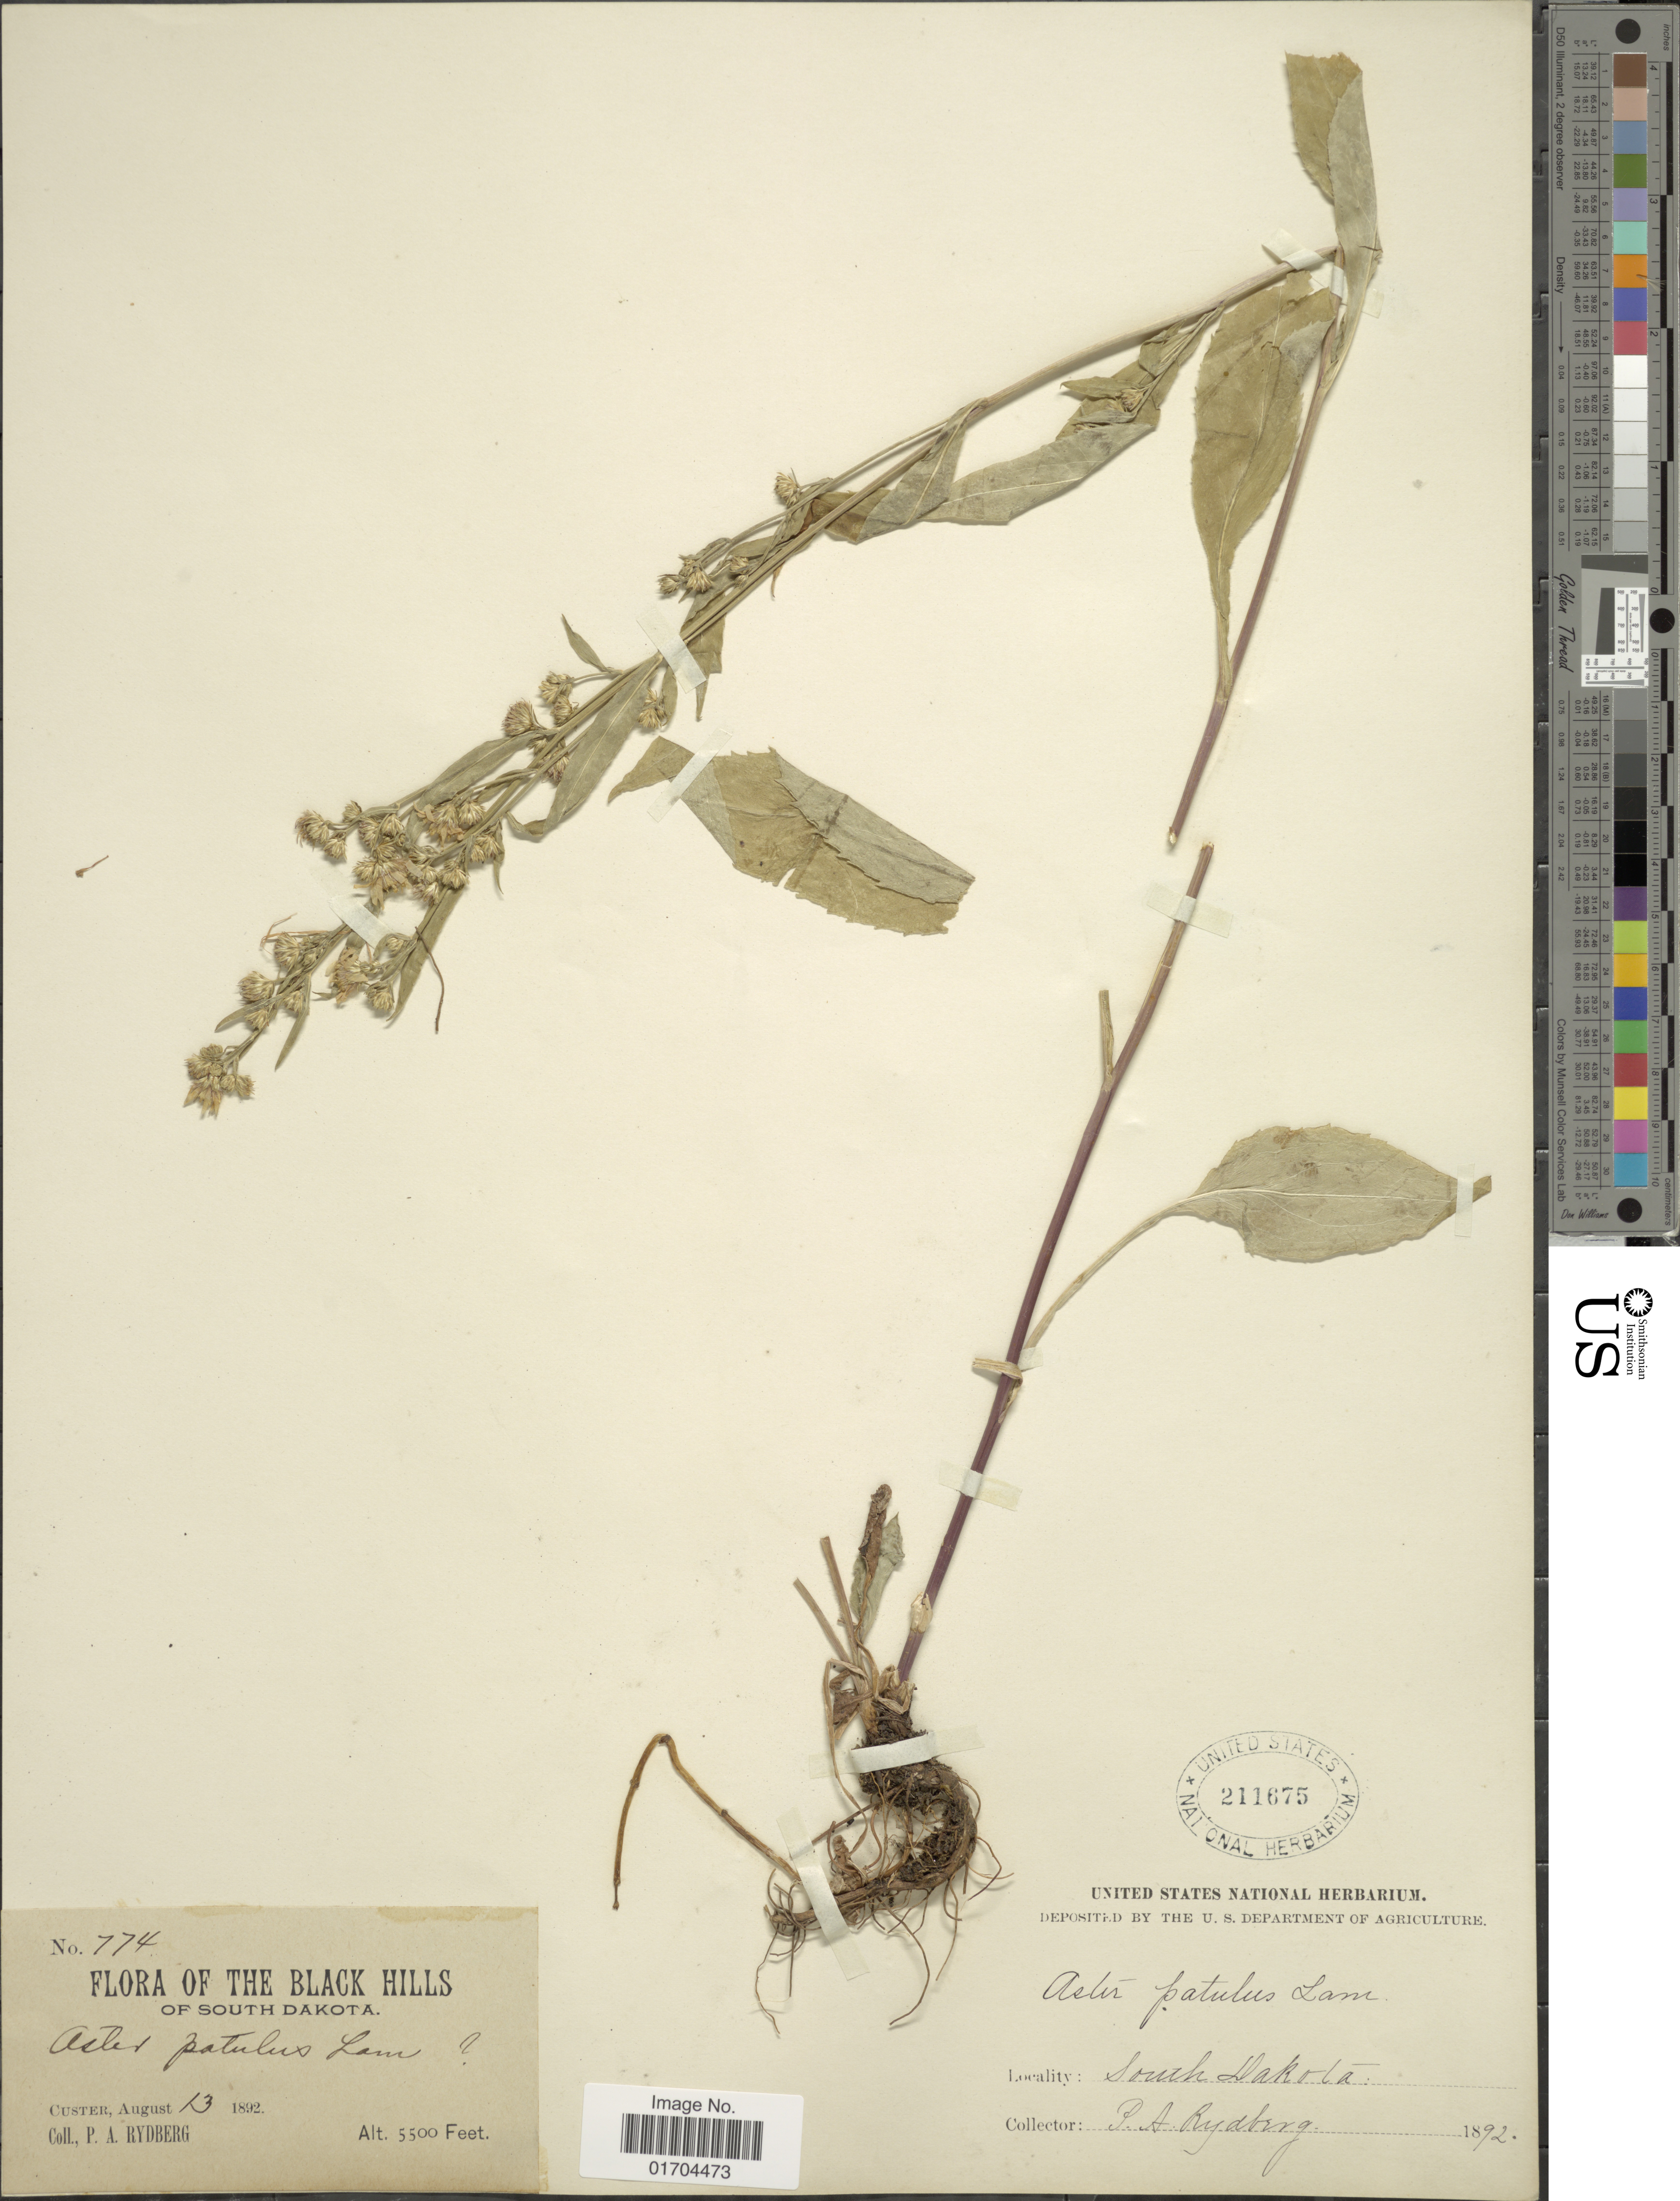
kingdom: Plantae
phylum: Tracheophyta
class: Magnoliopsida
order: Asterales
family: Asteraceae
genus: Symphyotrichum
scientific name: Symphyotrichum sp.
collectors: P. A. Rydberg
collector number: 774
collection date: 1892-08-13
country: United States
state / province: South Dakota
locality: Black Hills, Custer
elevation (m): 1676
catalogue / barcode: US 211675